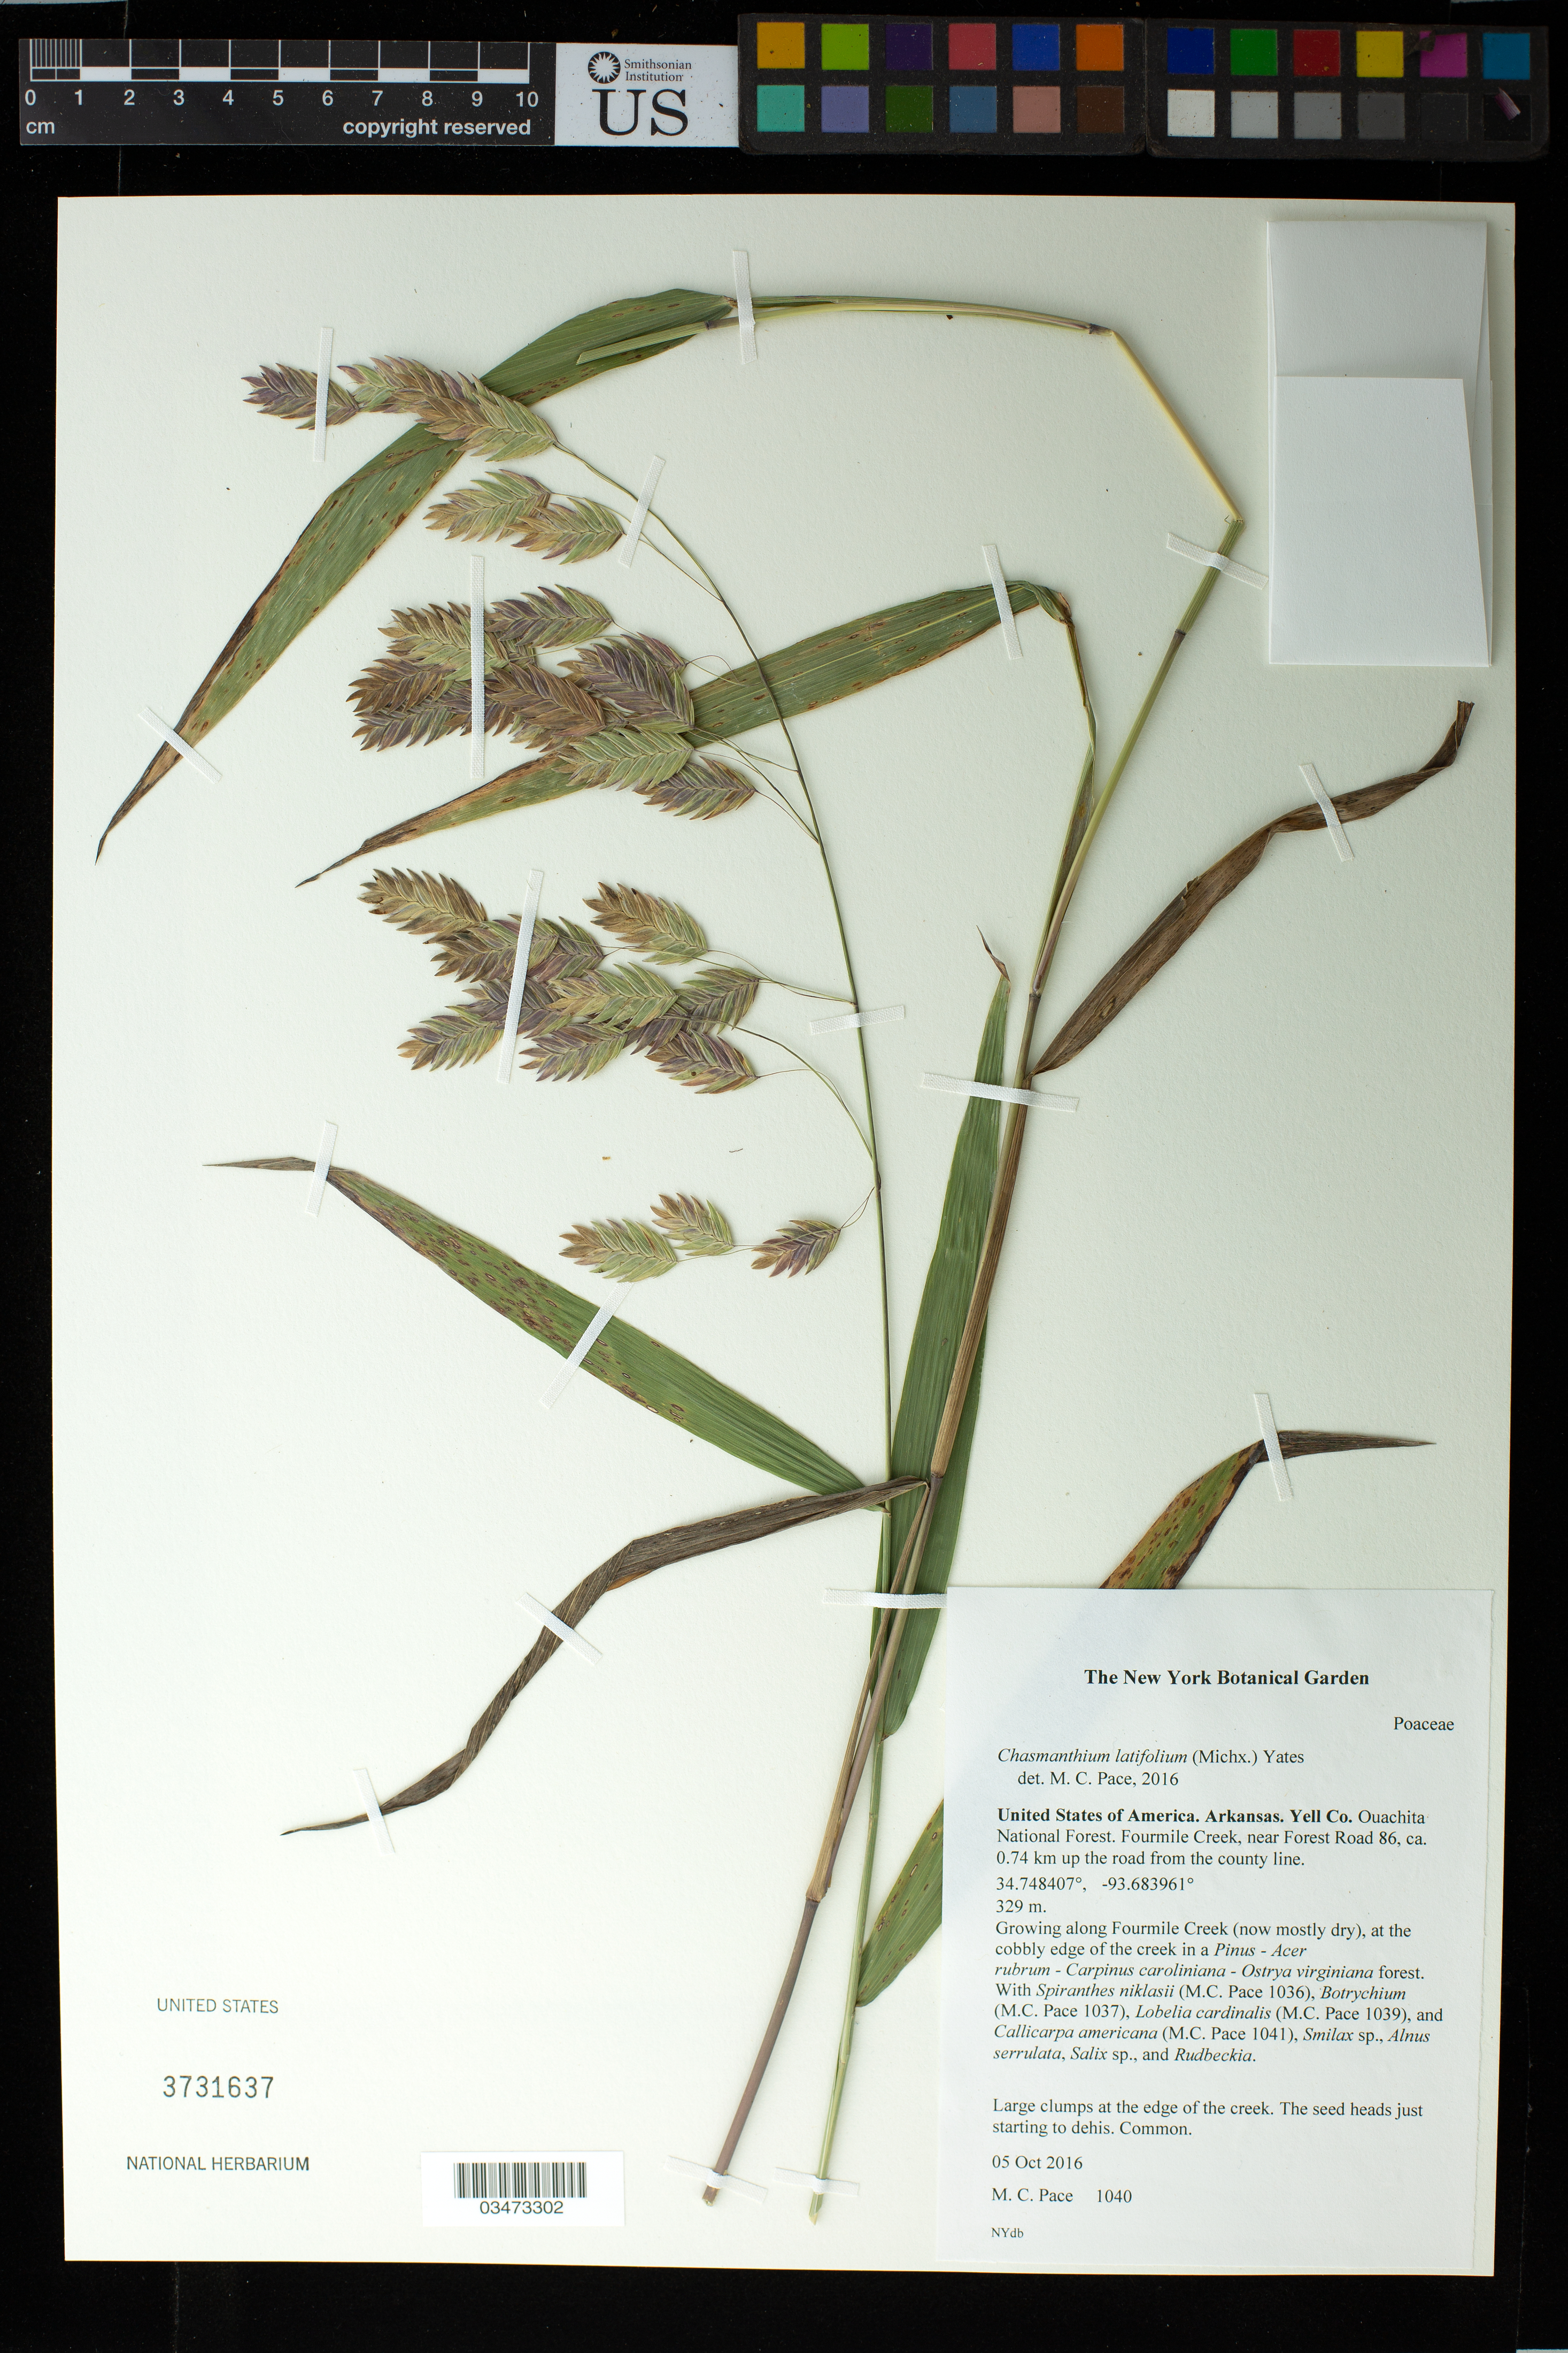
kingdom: Plantae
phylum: Tracheophyta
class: Liliopsida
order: Poales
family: Poaceae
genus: Chasmanthium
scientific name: Chasmanthium latifolium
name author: (Michx.) H.O. Yates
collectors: M.C. Pace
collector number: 1040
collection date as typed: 5 Oct 2016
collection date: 2016-10-05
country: United States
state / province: Arkansas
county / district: Yell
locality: Ouachita National Forest. Fourmile Creek, near Forest Road 86, ca. 0.74 km up the road from the county line.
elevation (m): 329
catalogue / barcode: US 3731637